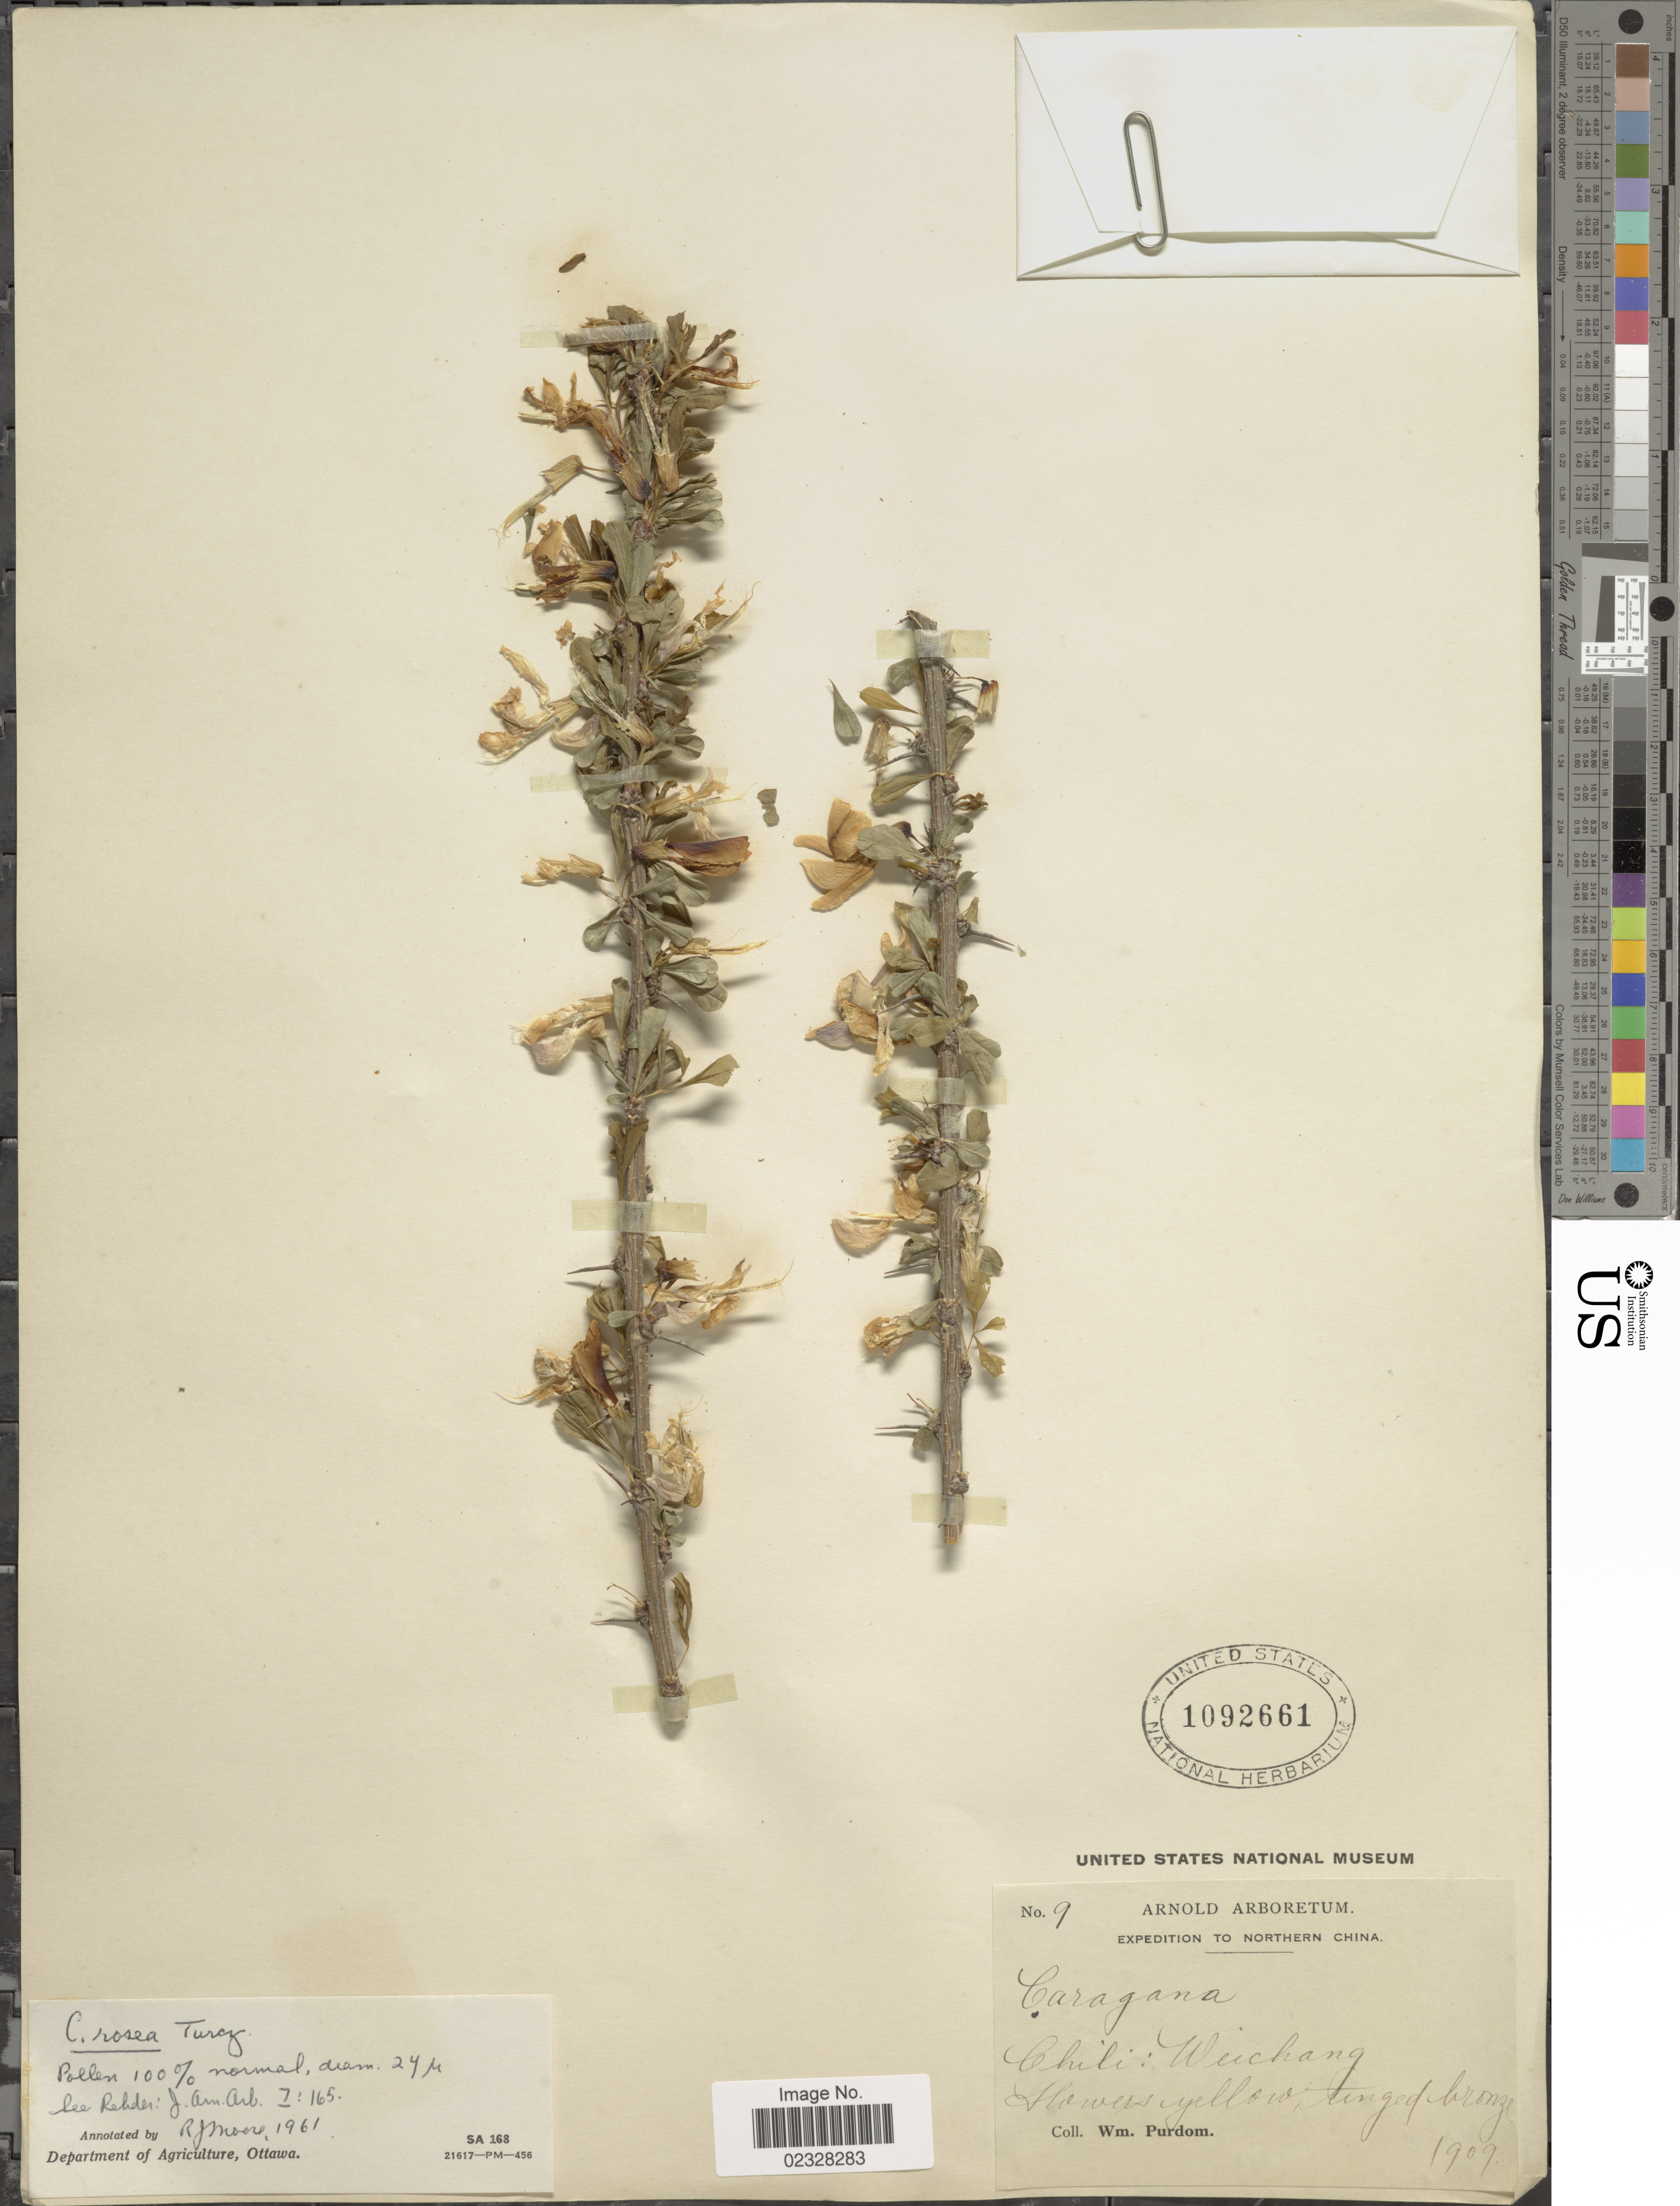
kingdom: Plantae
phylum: Tracheophyta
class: Magnoliopsida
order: Fabales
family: Fabaceae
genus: Caragana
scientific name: Caragana rosea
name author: Maxim.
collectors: W. Purdom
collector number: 9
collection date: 1909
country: China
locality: Northern China, Chili: Weichang.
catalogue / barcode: US 1092661